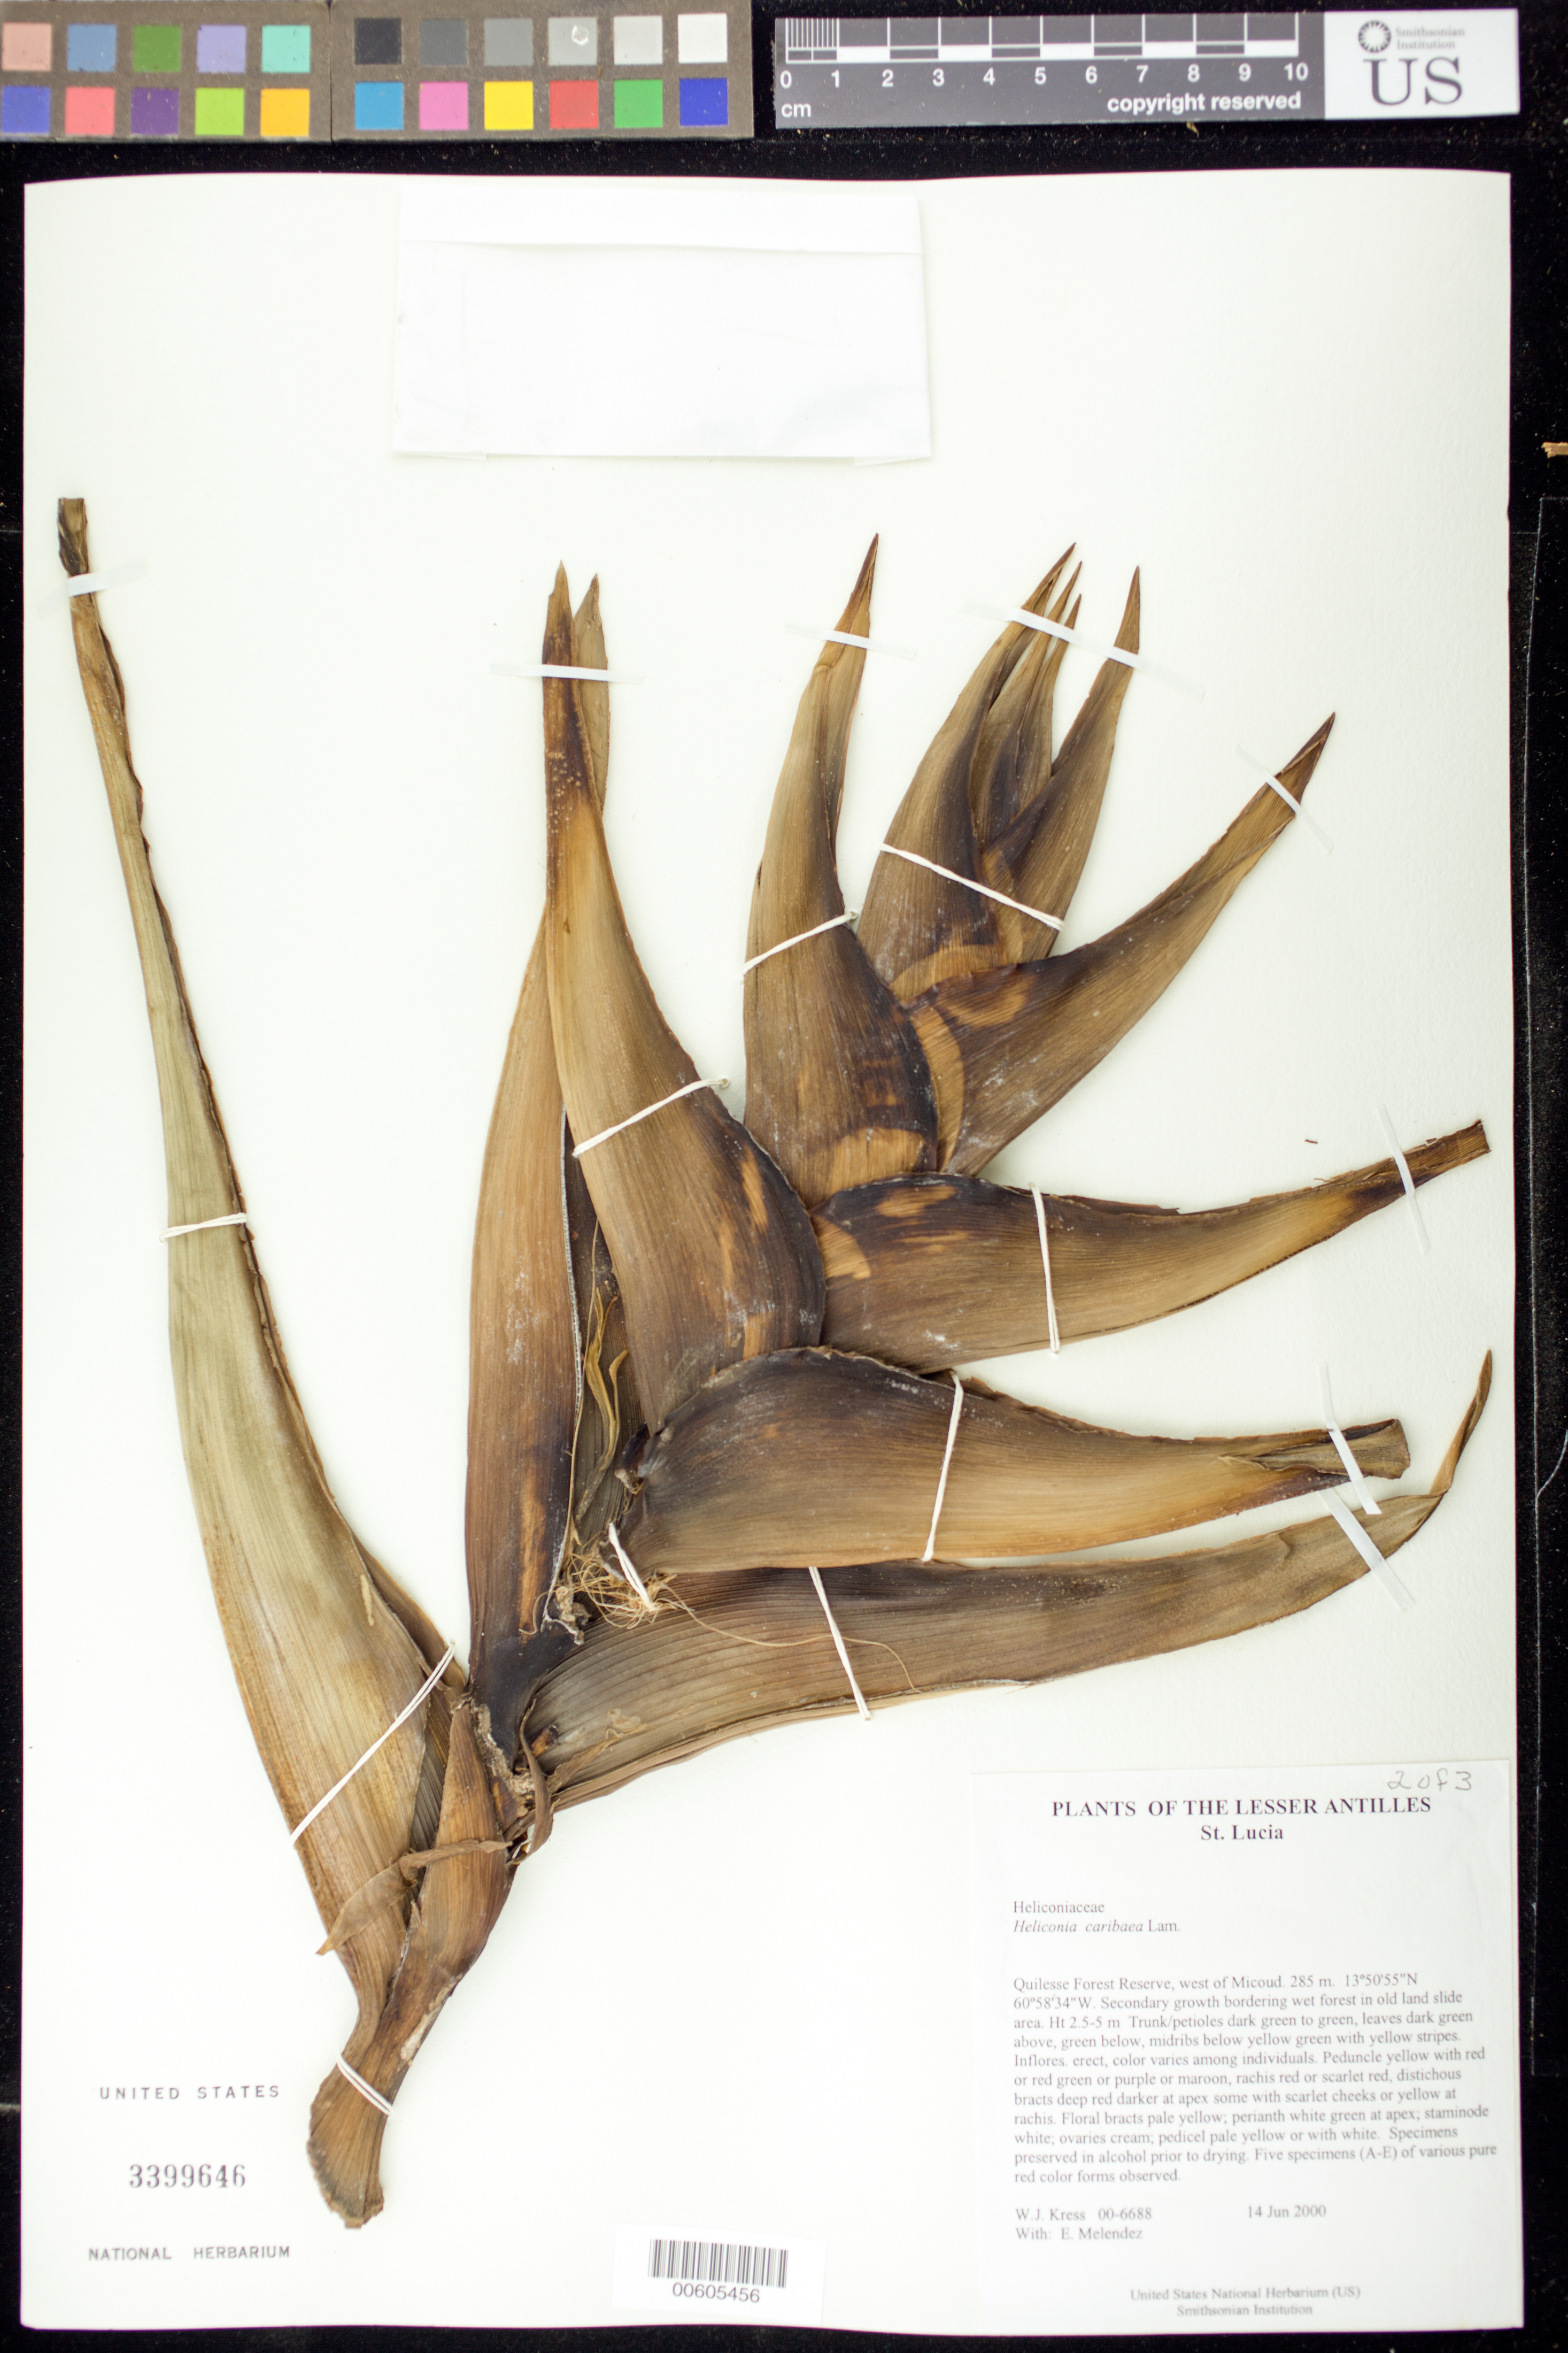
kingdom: Plantae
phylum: Tracheophyta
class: Liliopsida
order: Zingiberales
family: Heliconiaceae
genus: Heliconia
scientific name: Heliconia caribaea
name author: Lam.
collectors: W. J. Kress, E. Meléndez & E. Temeles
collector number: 00-6688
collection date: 2000-06-14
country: St. Lucia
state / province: Micoud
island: St. Lucia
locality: Quilesse Forest Reserve, west of Micoud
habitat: Secondary growth bordering wet forest in old land slide area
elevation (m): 285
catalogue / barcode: US 3399646